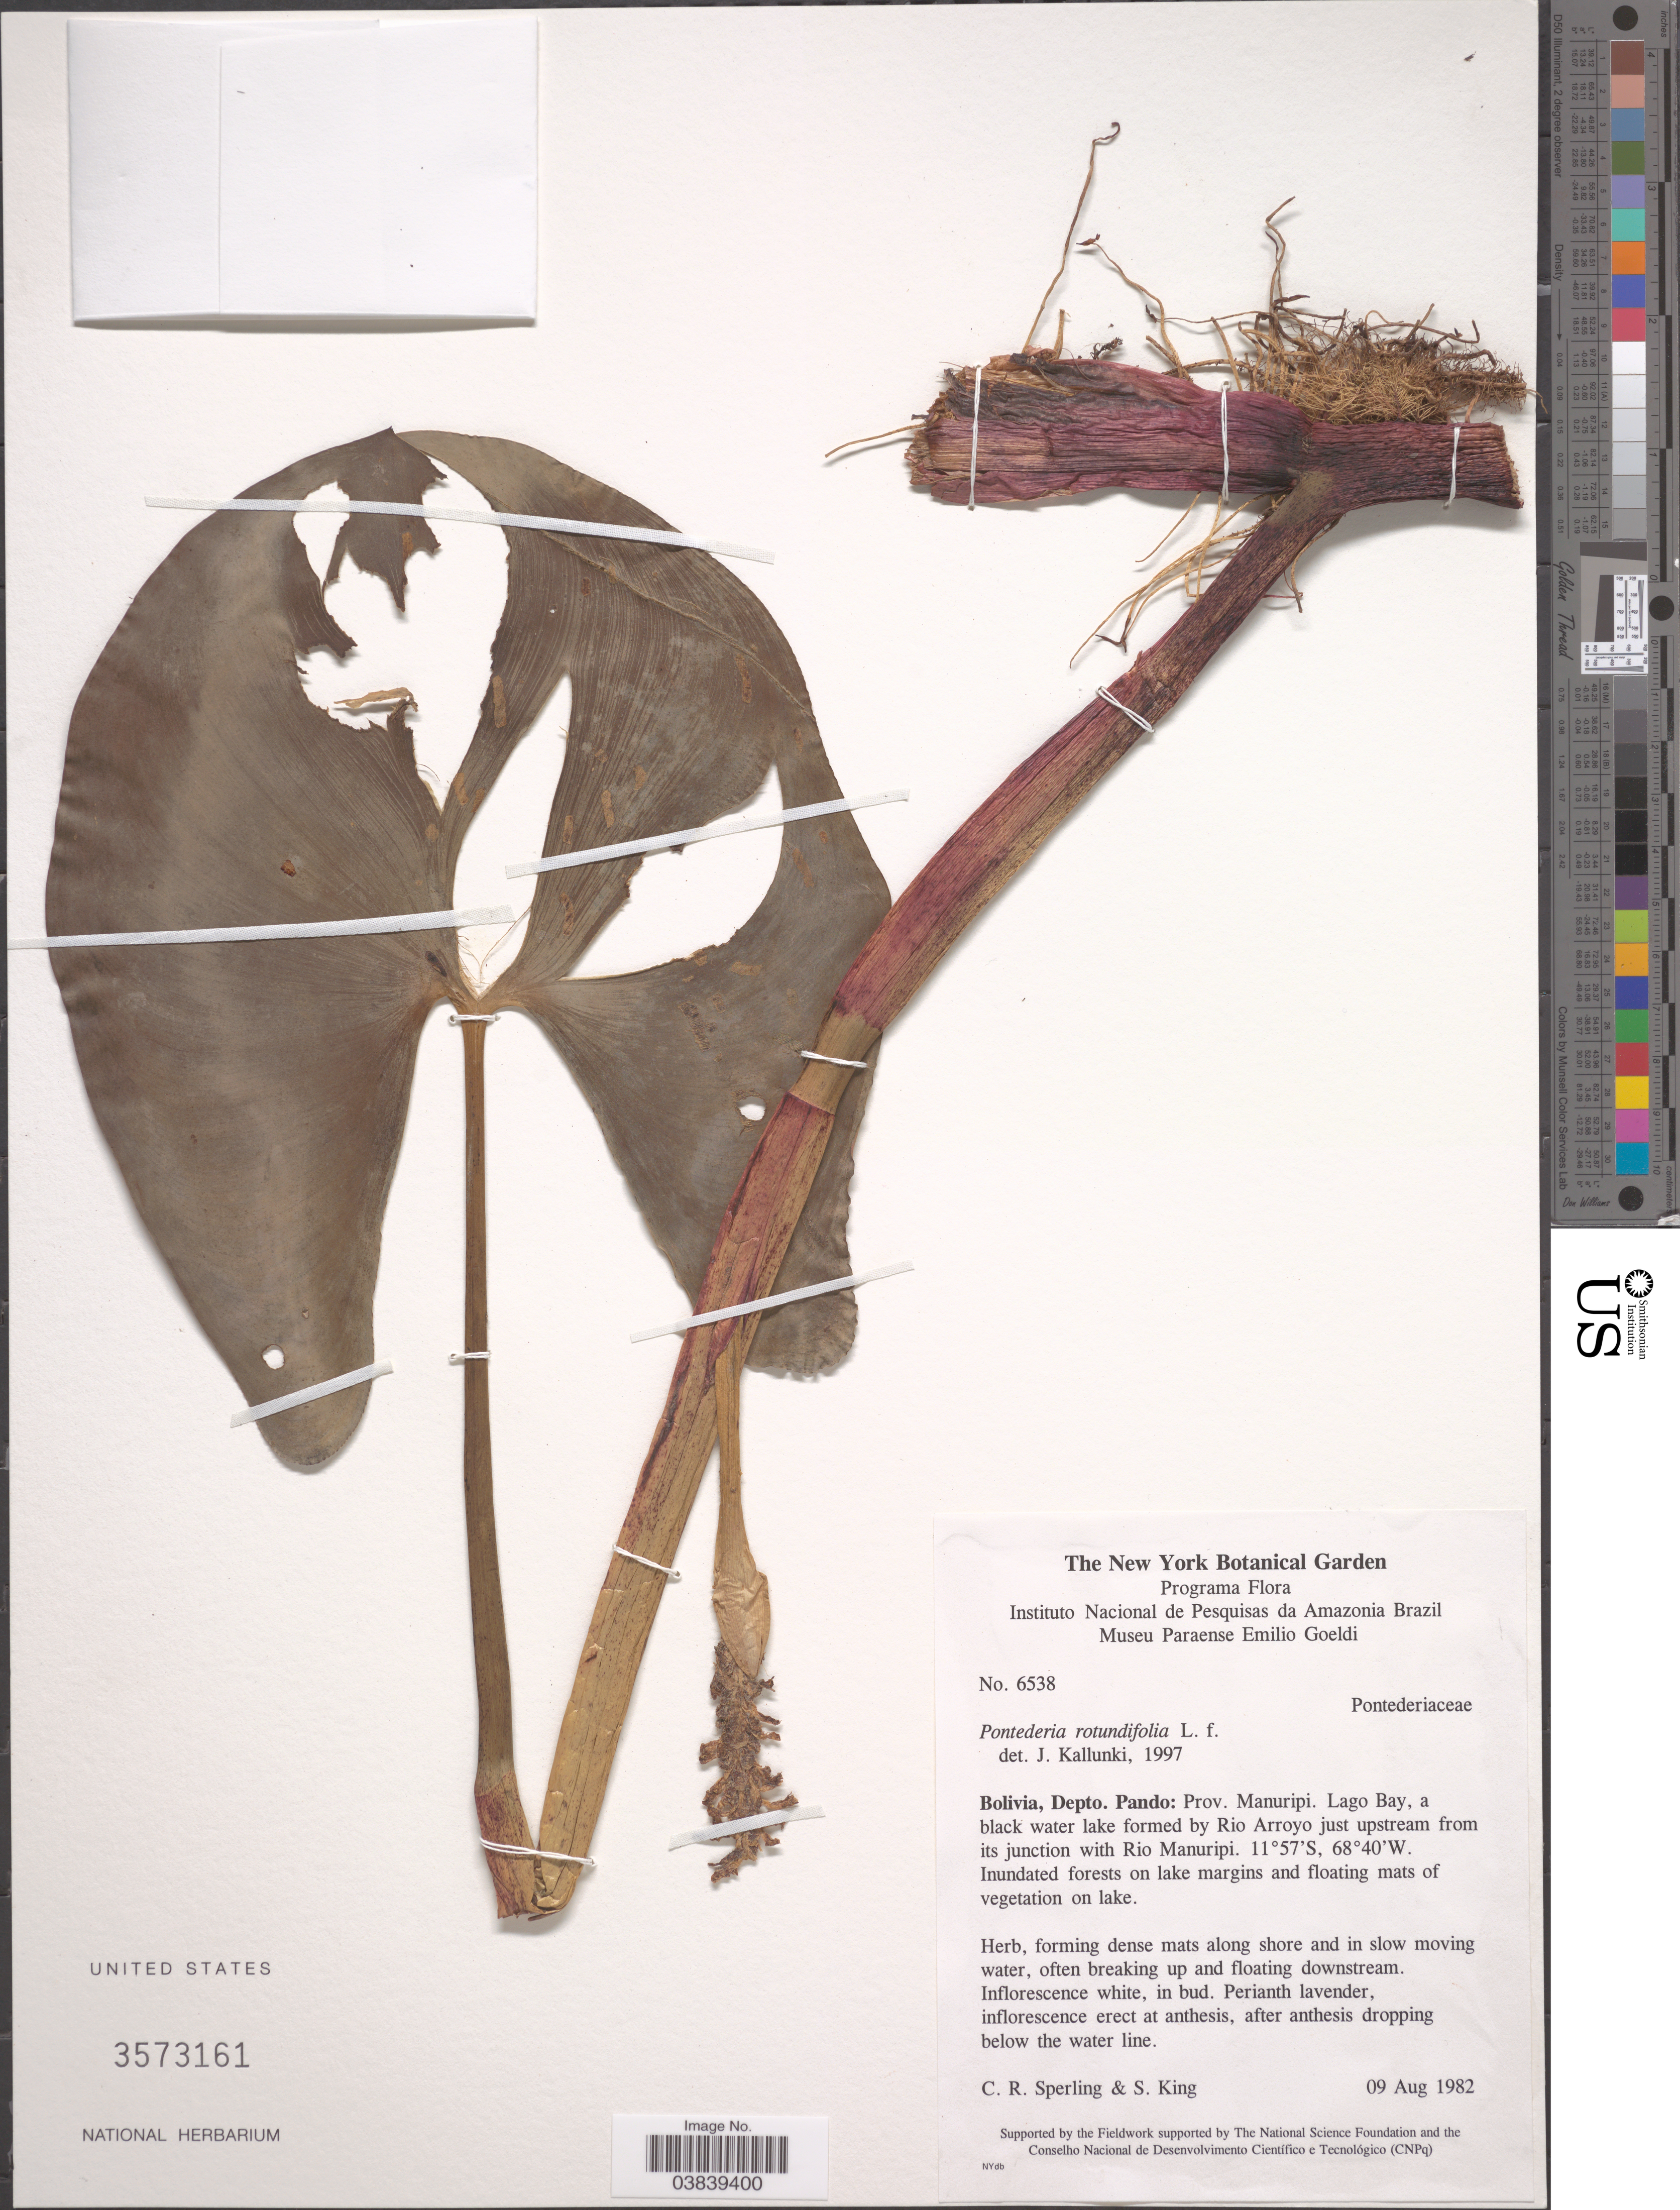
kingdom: Plantae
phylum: Tracheophyta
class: Liliopsida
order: Commelinales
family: Pontederiaceae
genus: Pontederia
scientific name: Pontederia rotundifolia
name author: L. f.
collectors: C. R. Sperling & S. King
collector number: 6538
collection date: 1982-08-09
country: Bolivia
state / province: Pando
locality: Depto. Pando: Prov. Manuripi. Lago Bay, a black water lake formed by Rio Arroy just upstream from its junction with Rio Manuripi.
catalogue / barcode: US 3573161